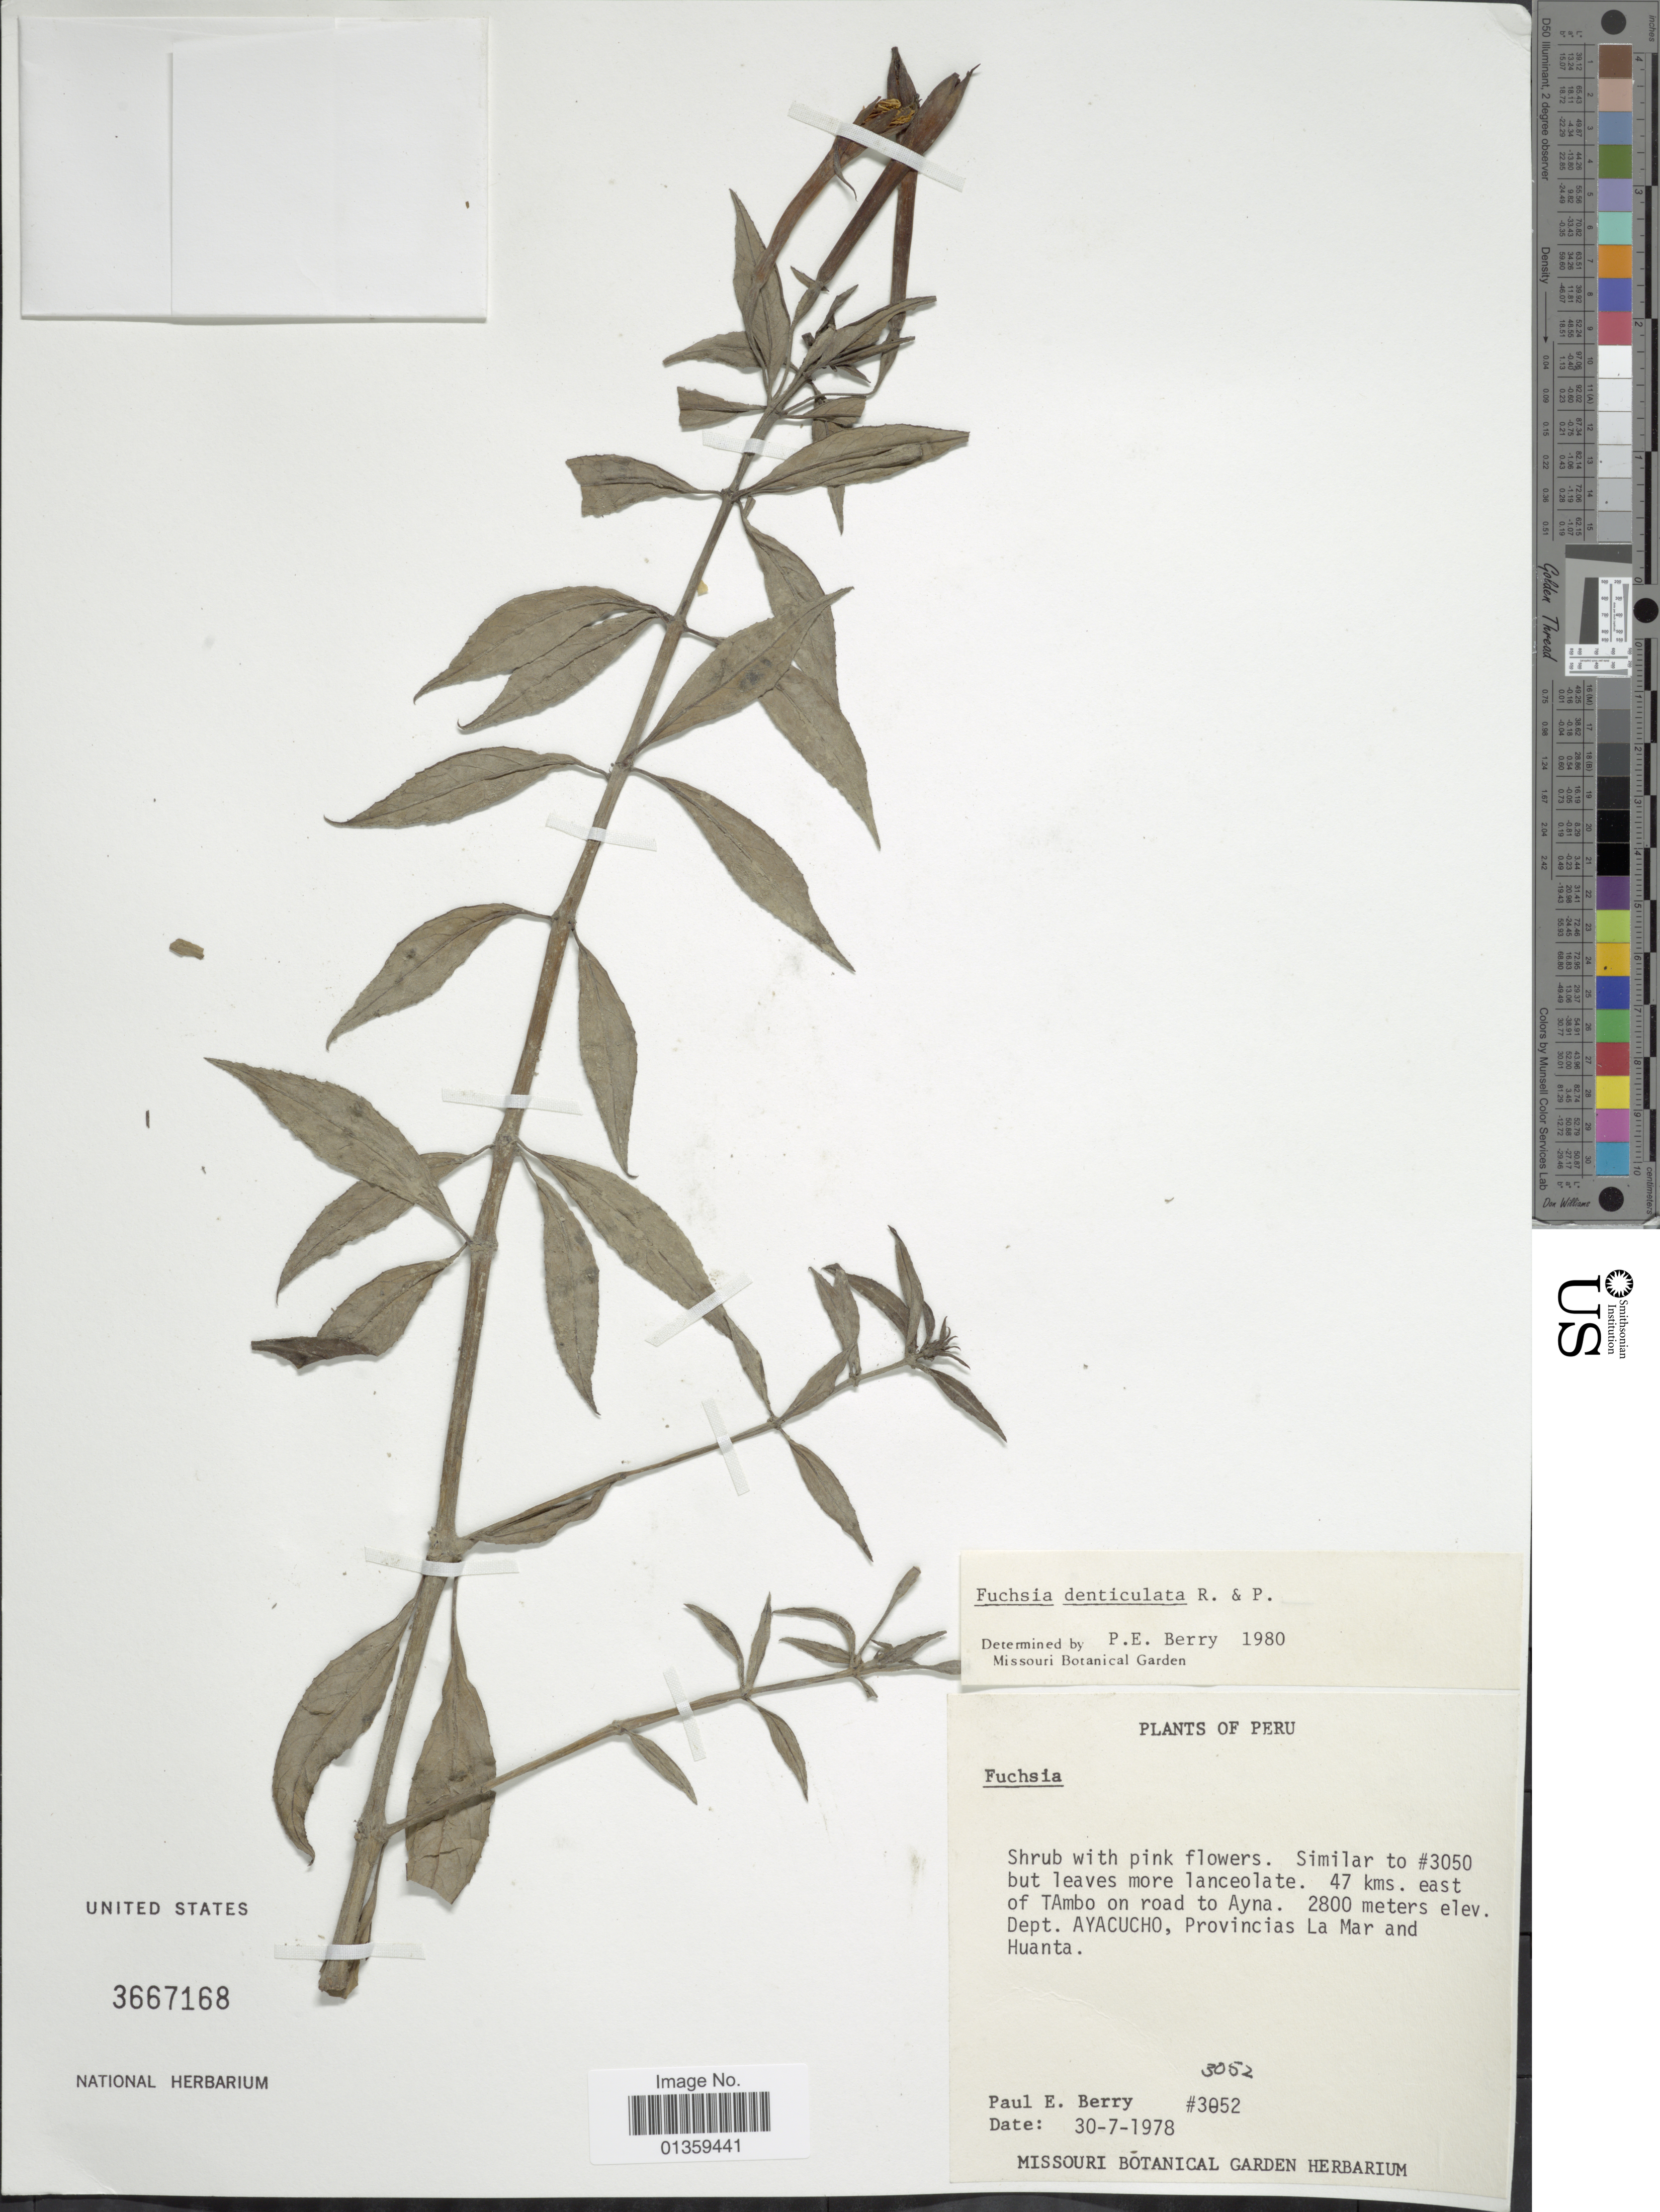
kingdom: Plantae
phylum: Tracheophyta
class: Magnoliopsida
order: Myrtales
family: Onagraceae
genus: Fuchsia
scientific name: Fuchsia denticulata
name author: Ruiz & Pav.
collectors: P. E. Berry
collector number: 3052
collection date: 1978-07-30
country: Peru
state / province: Ayacucho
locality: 47 kms. east of Tambo on road to Ayna. Provincias La Mar and Huanta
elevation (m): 2800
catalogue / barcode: US 3667168